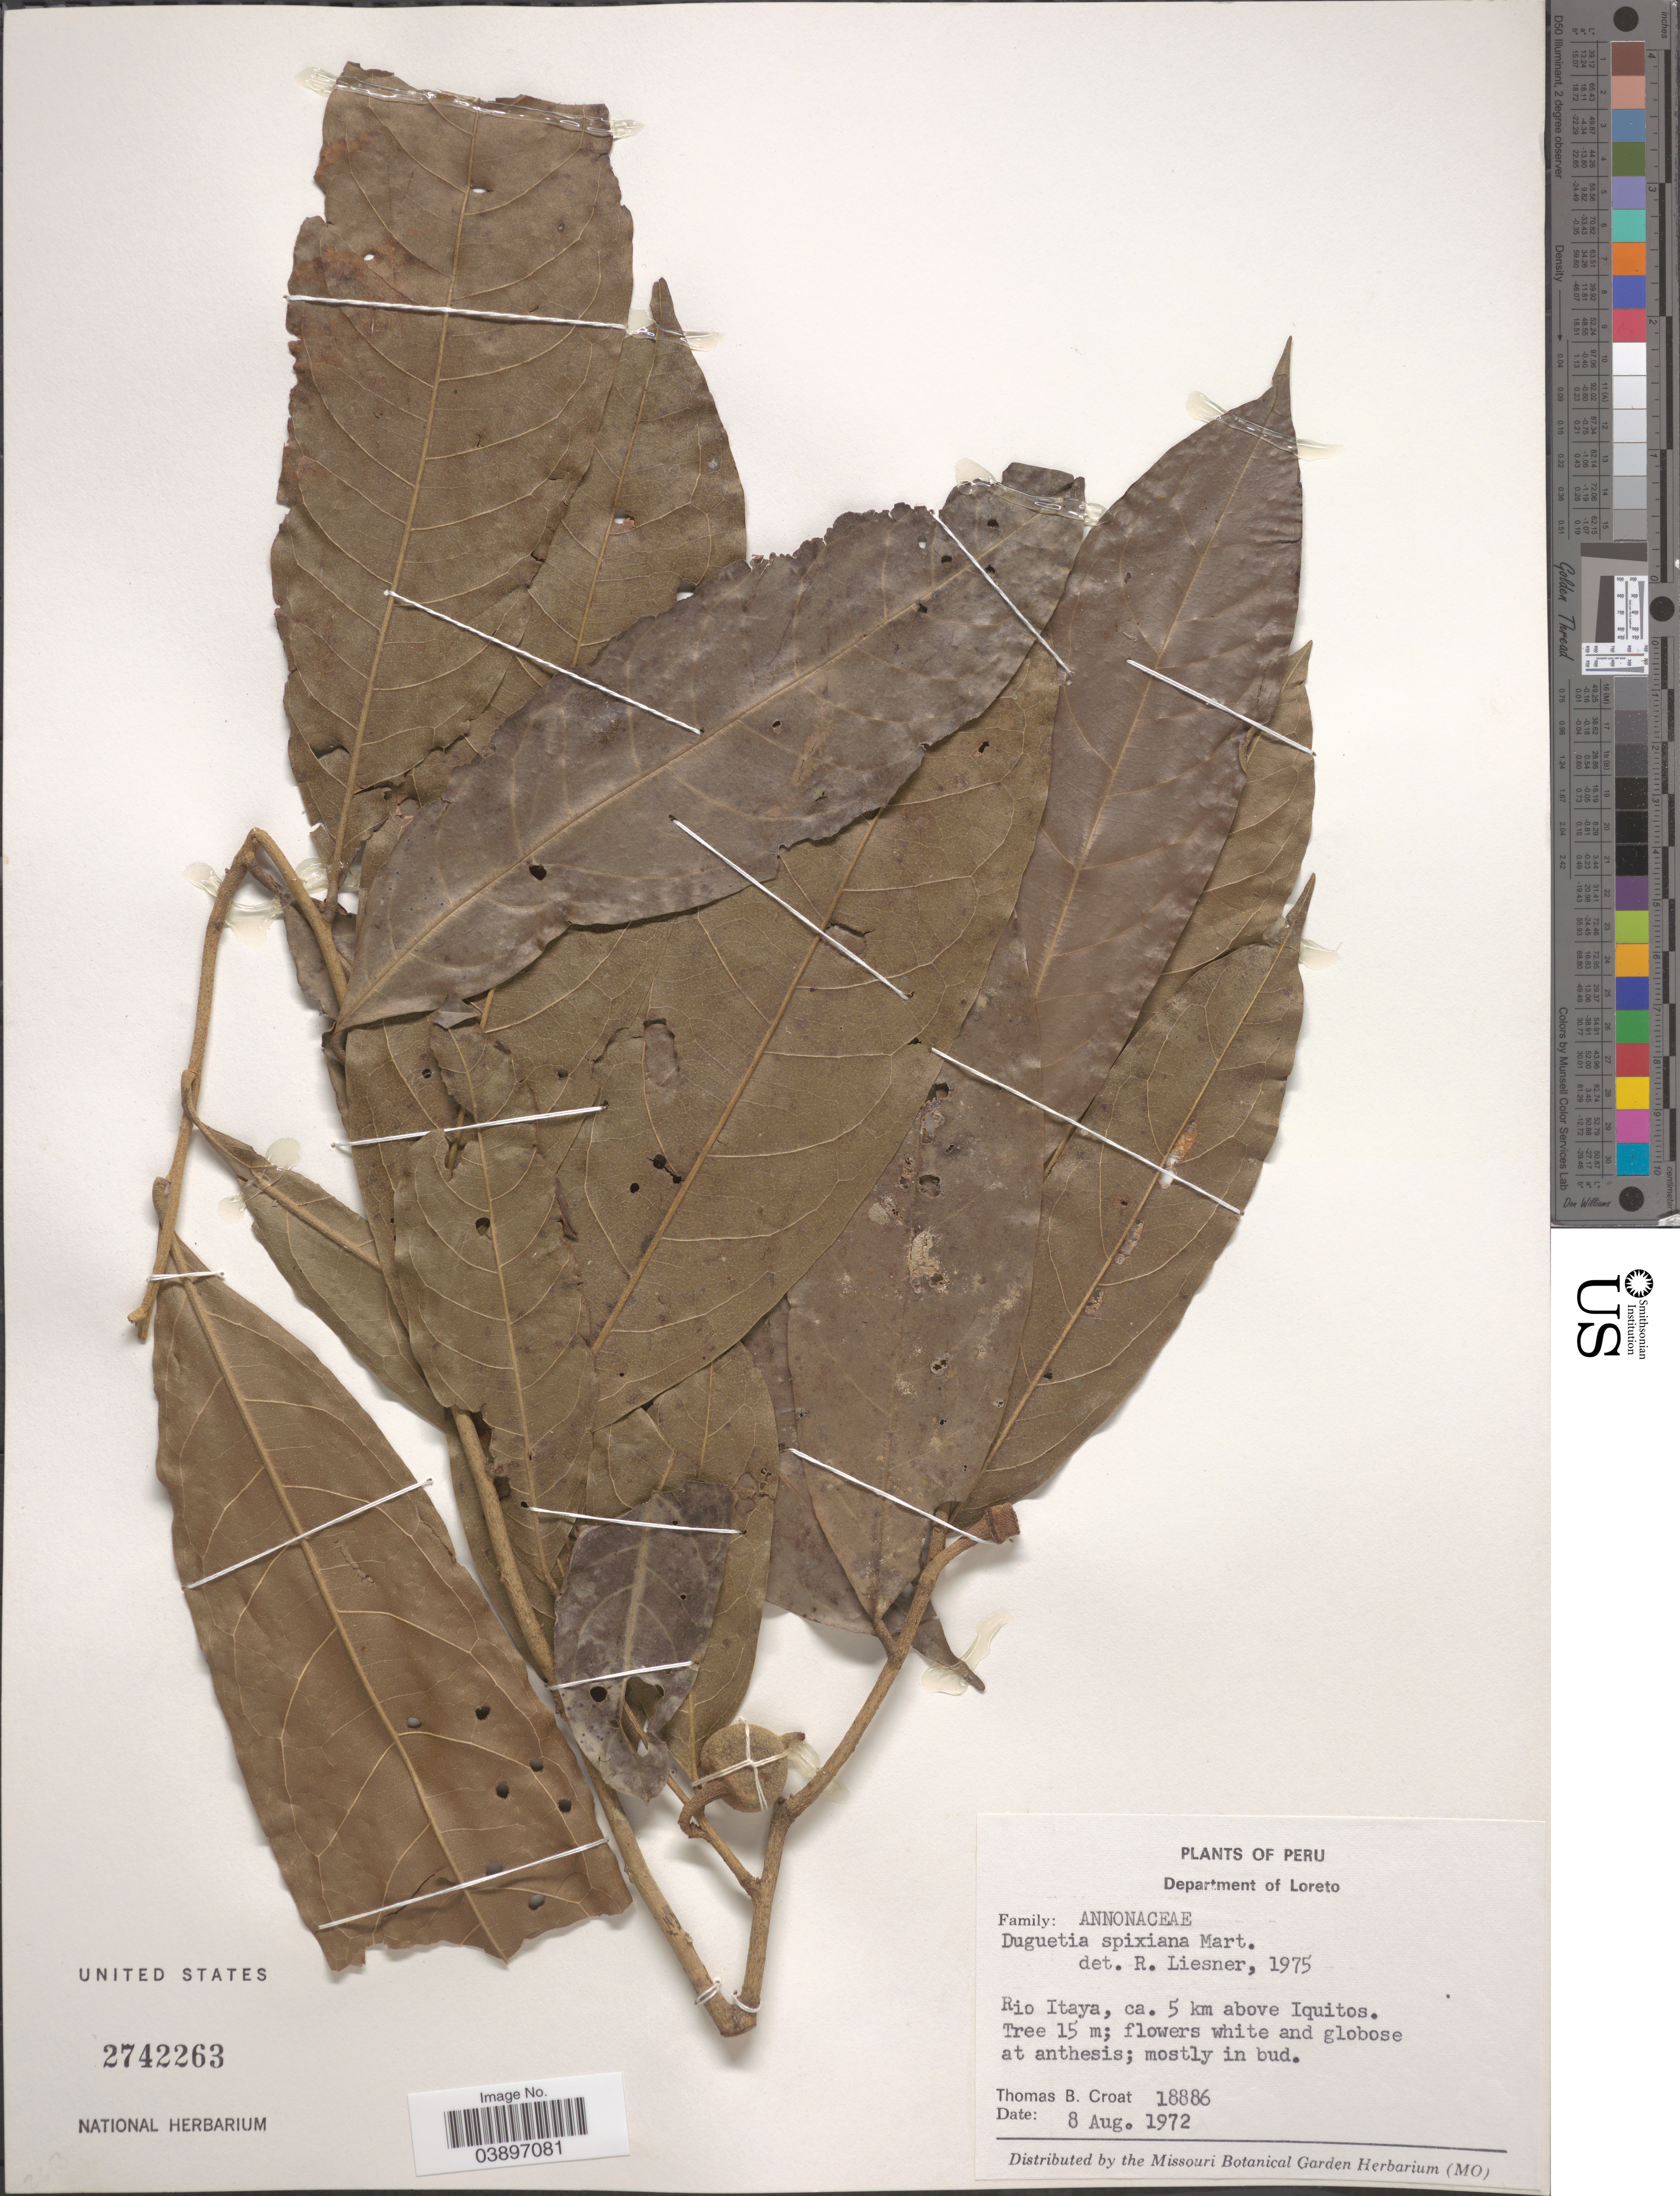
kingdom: Plantae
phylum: Tracheophyta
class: Magnoliopsida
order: Magnoliales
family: Annonaceae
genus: Duguetia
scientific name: Duguetia spixiana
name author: Mart.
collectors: T. B. Croat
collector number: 18886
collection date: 1972-08-08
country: Peru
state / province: Loreto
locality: Department of Loreto. Rio Itaya, ca. 5 km above Iquitos.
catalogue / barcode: US 2742263